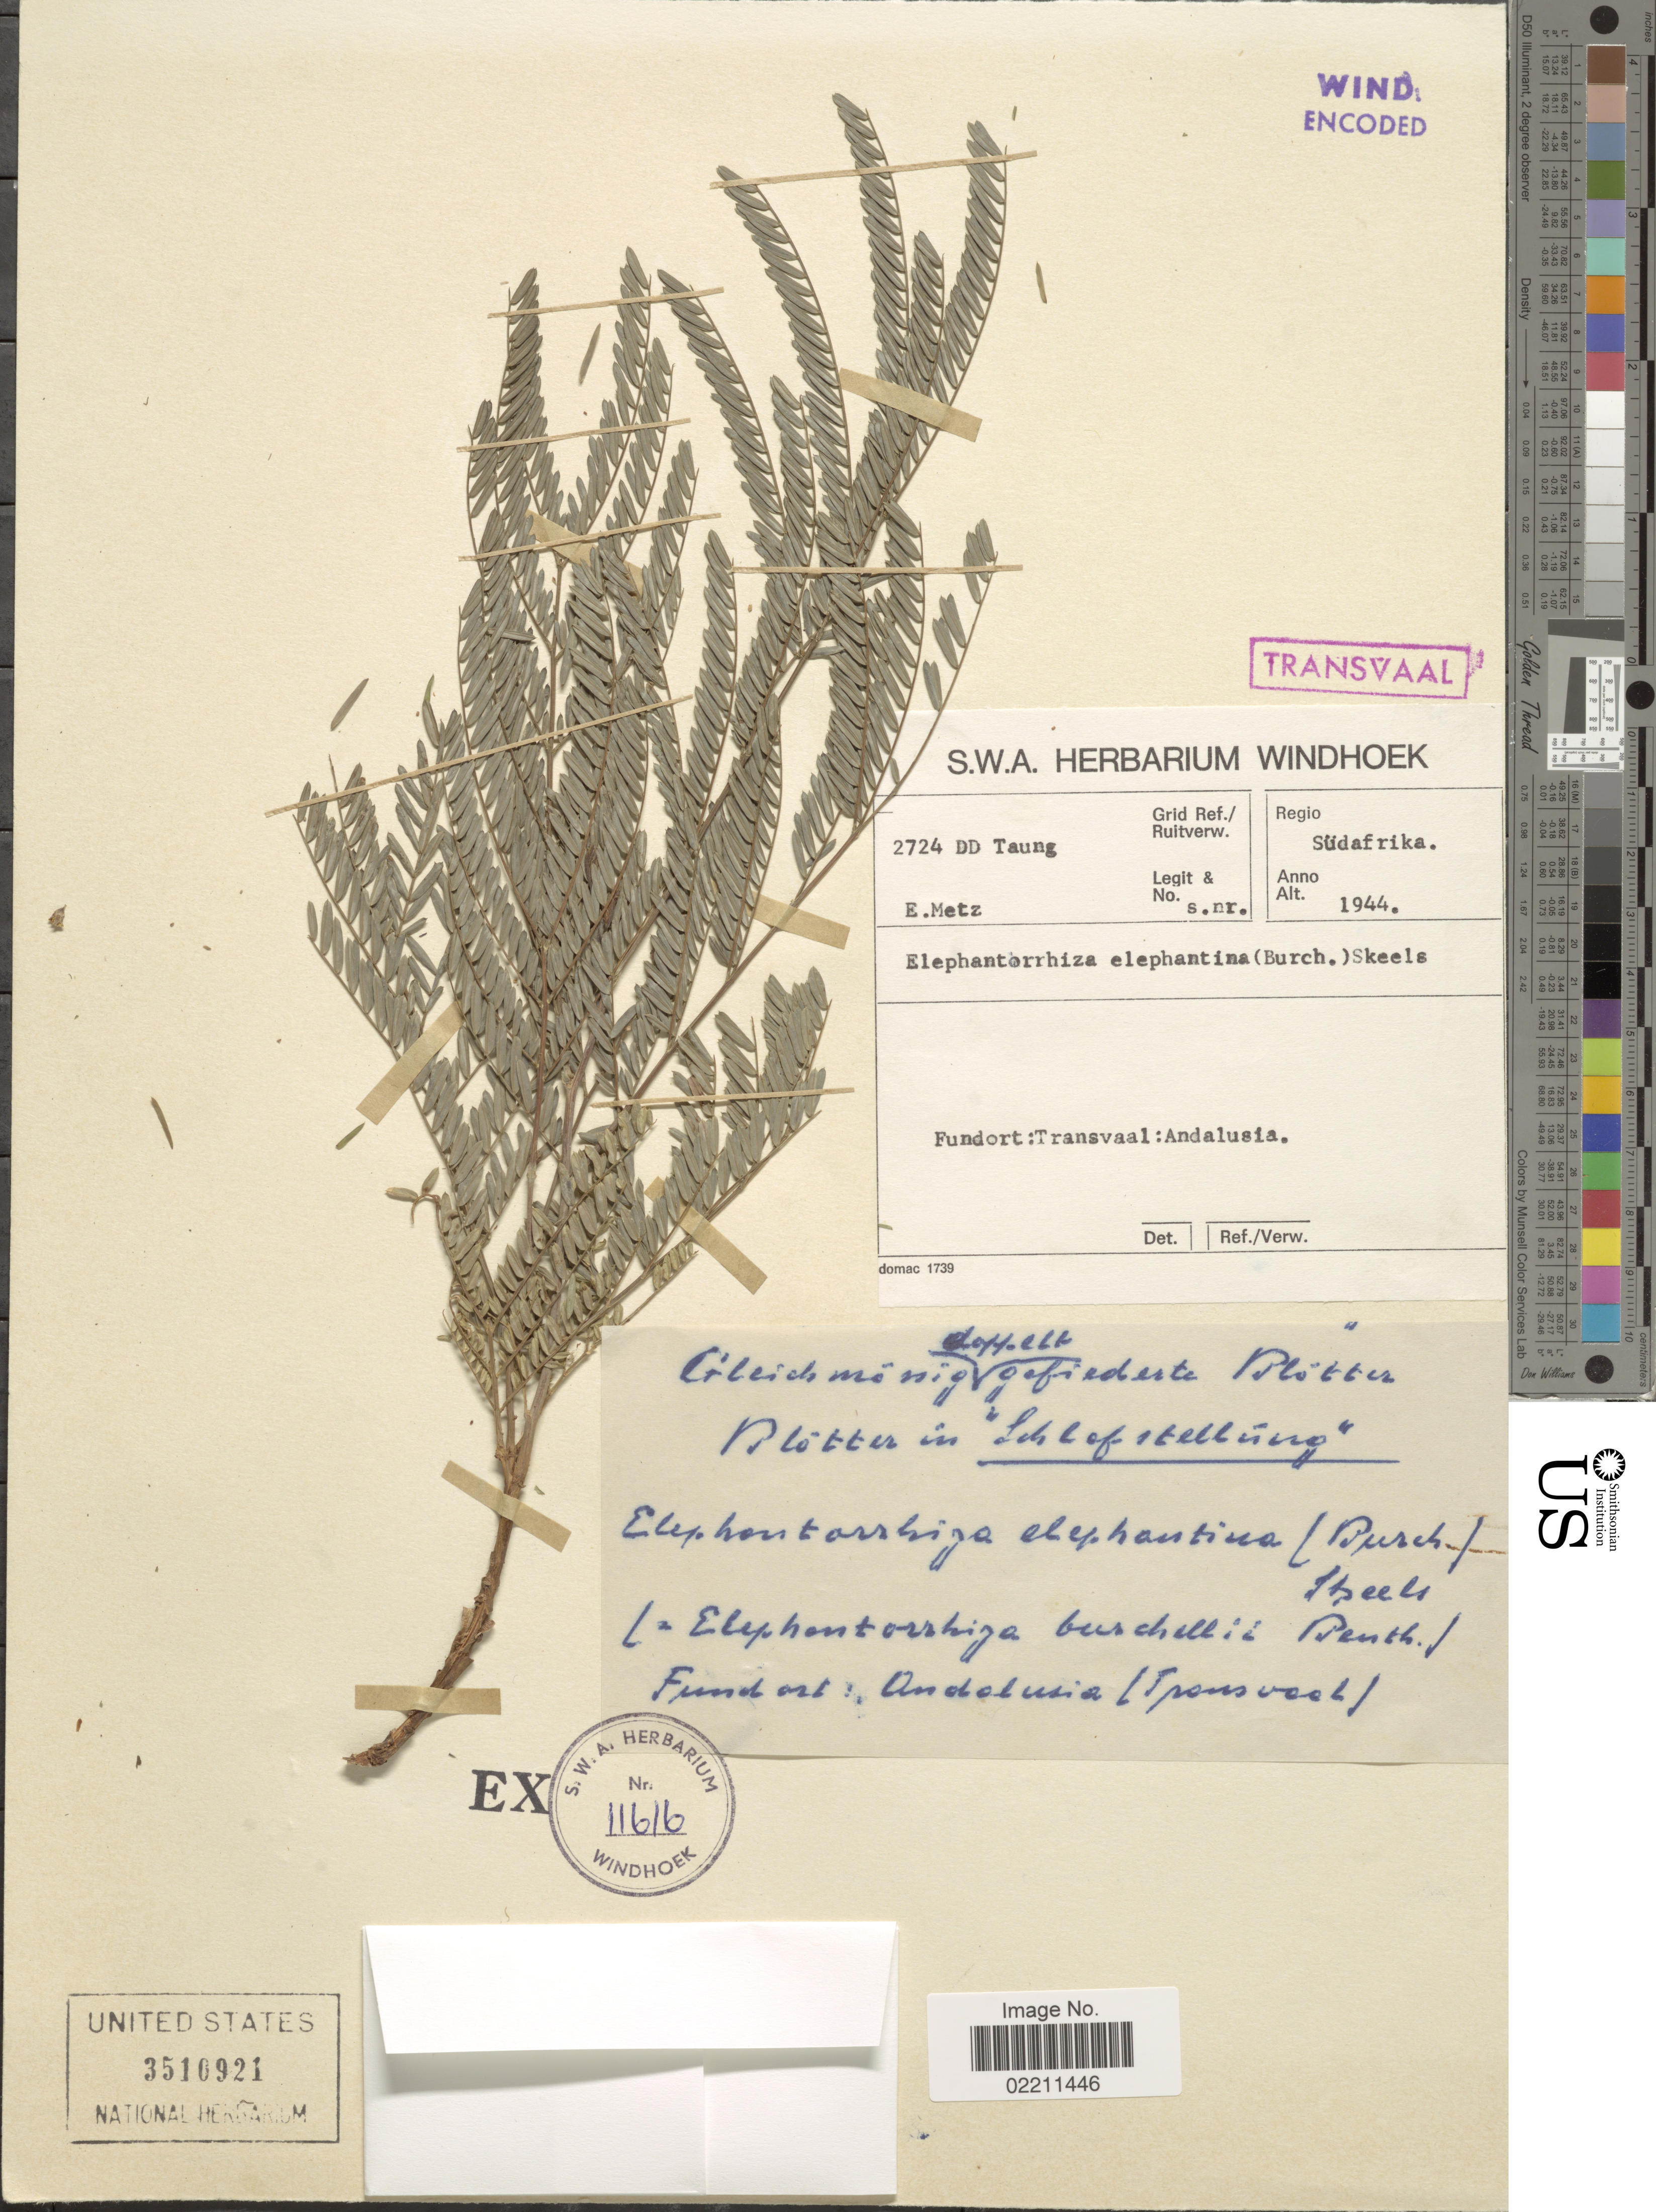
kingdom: Plantae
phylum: Tracheophyta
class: Magnoliopsida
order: Fabales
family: Fabaceae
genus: Entada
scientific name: Entada elephantina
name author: (Burch.) S.A. O'Donnell & G.P. Lewis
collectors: E. Metz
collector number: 2724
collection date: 1944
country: South Africa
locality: Fundort: Transvaal: Andalusia.Sudafrika.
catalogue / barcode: US 3510921